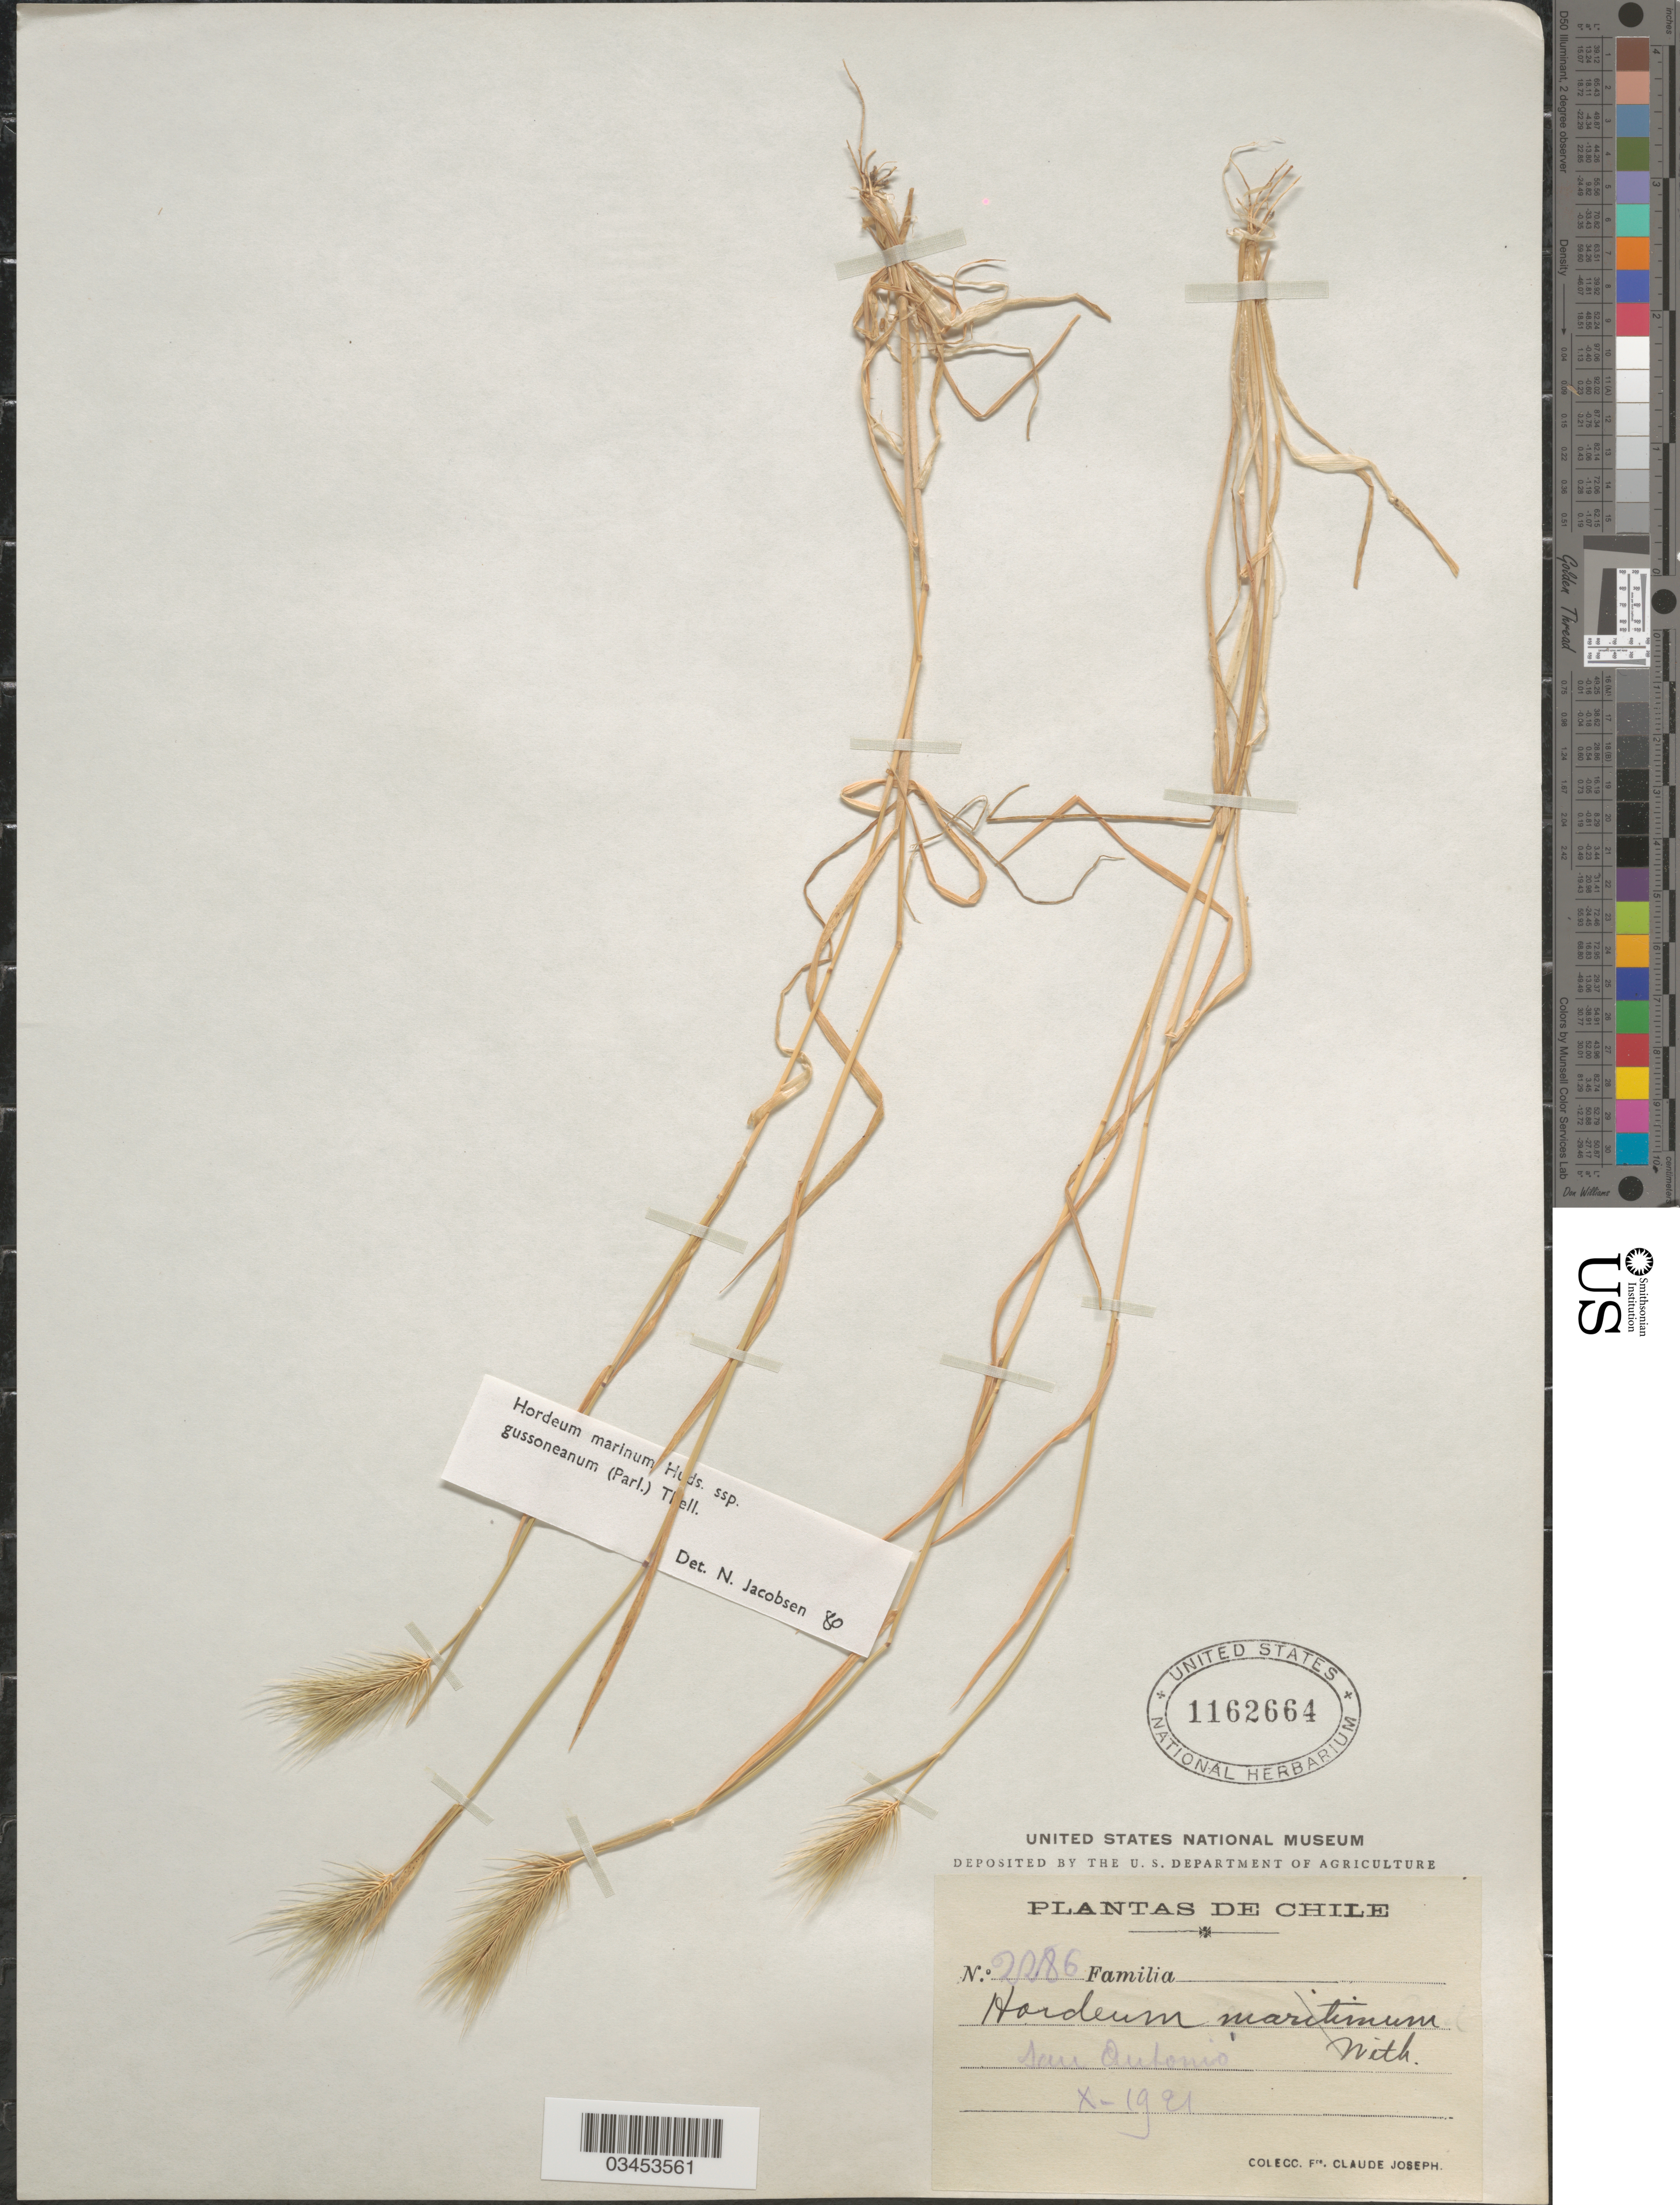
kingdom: Plantae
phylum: Tracheophyta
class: Liliopsida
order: Poales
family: Poaceae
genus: Hordeum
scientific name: Hordeum marinum subsp. gussoneanum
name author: (Parl.) Thell.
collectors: Bro. Claude-Joseph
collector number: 2286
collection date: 1921-10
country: Chile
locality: San Antonio.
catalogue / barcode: US 1162664